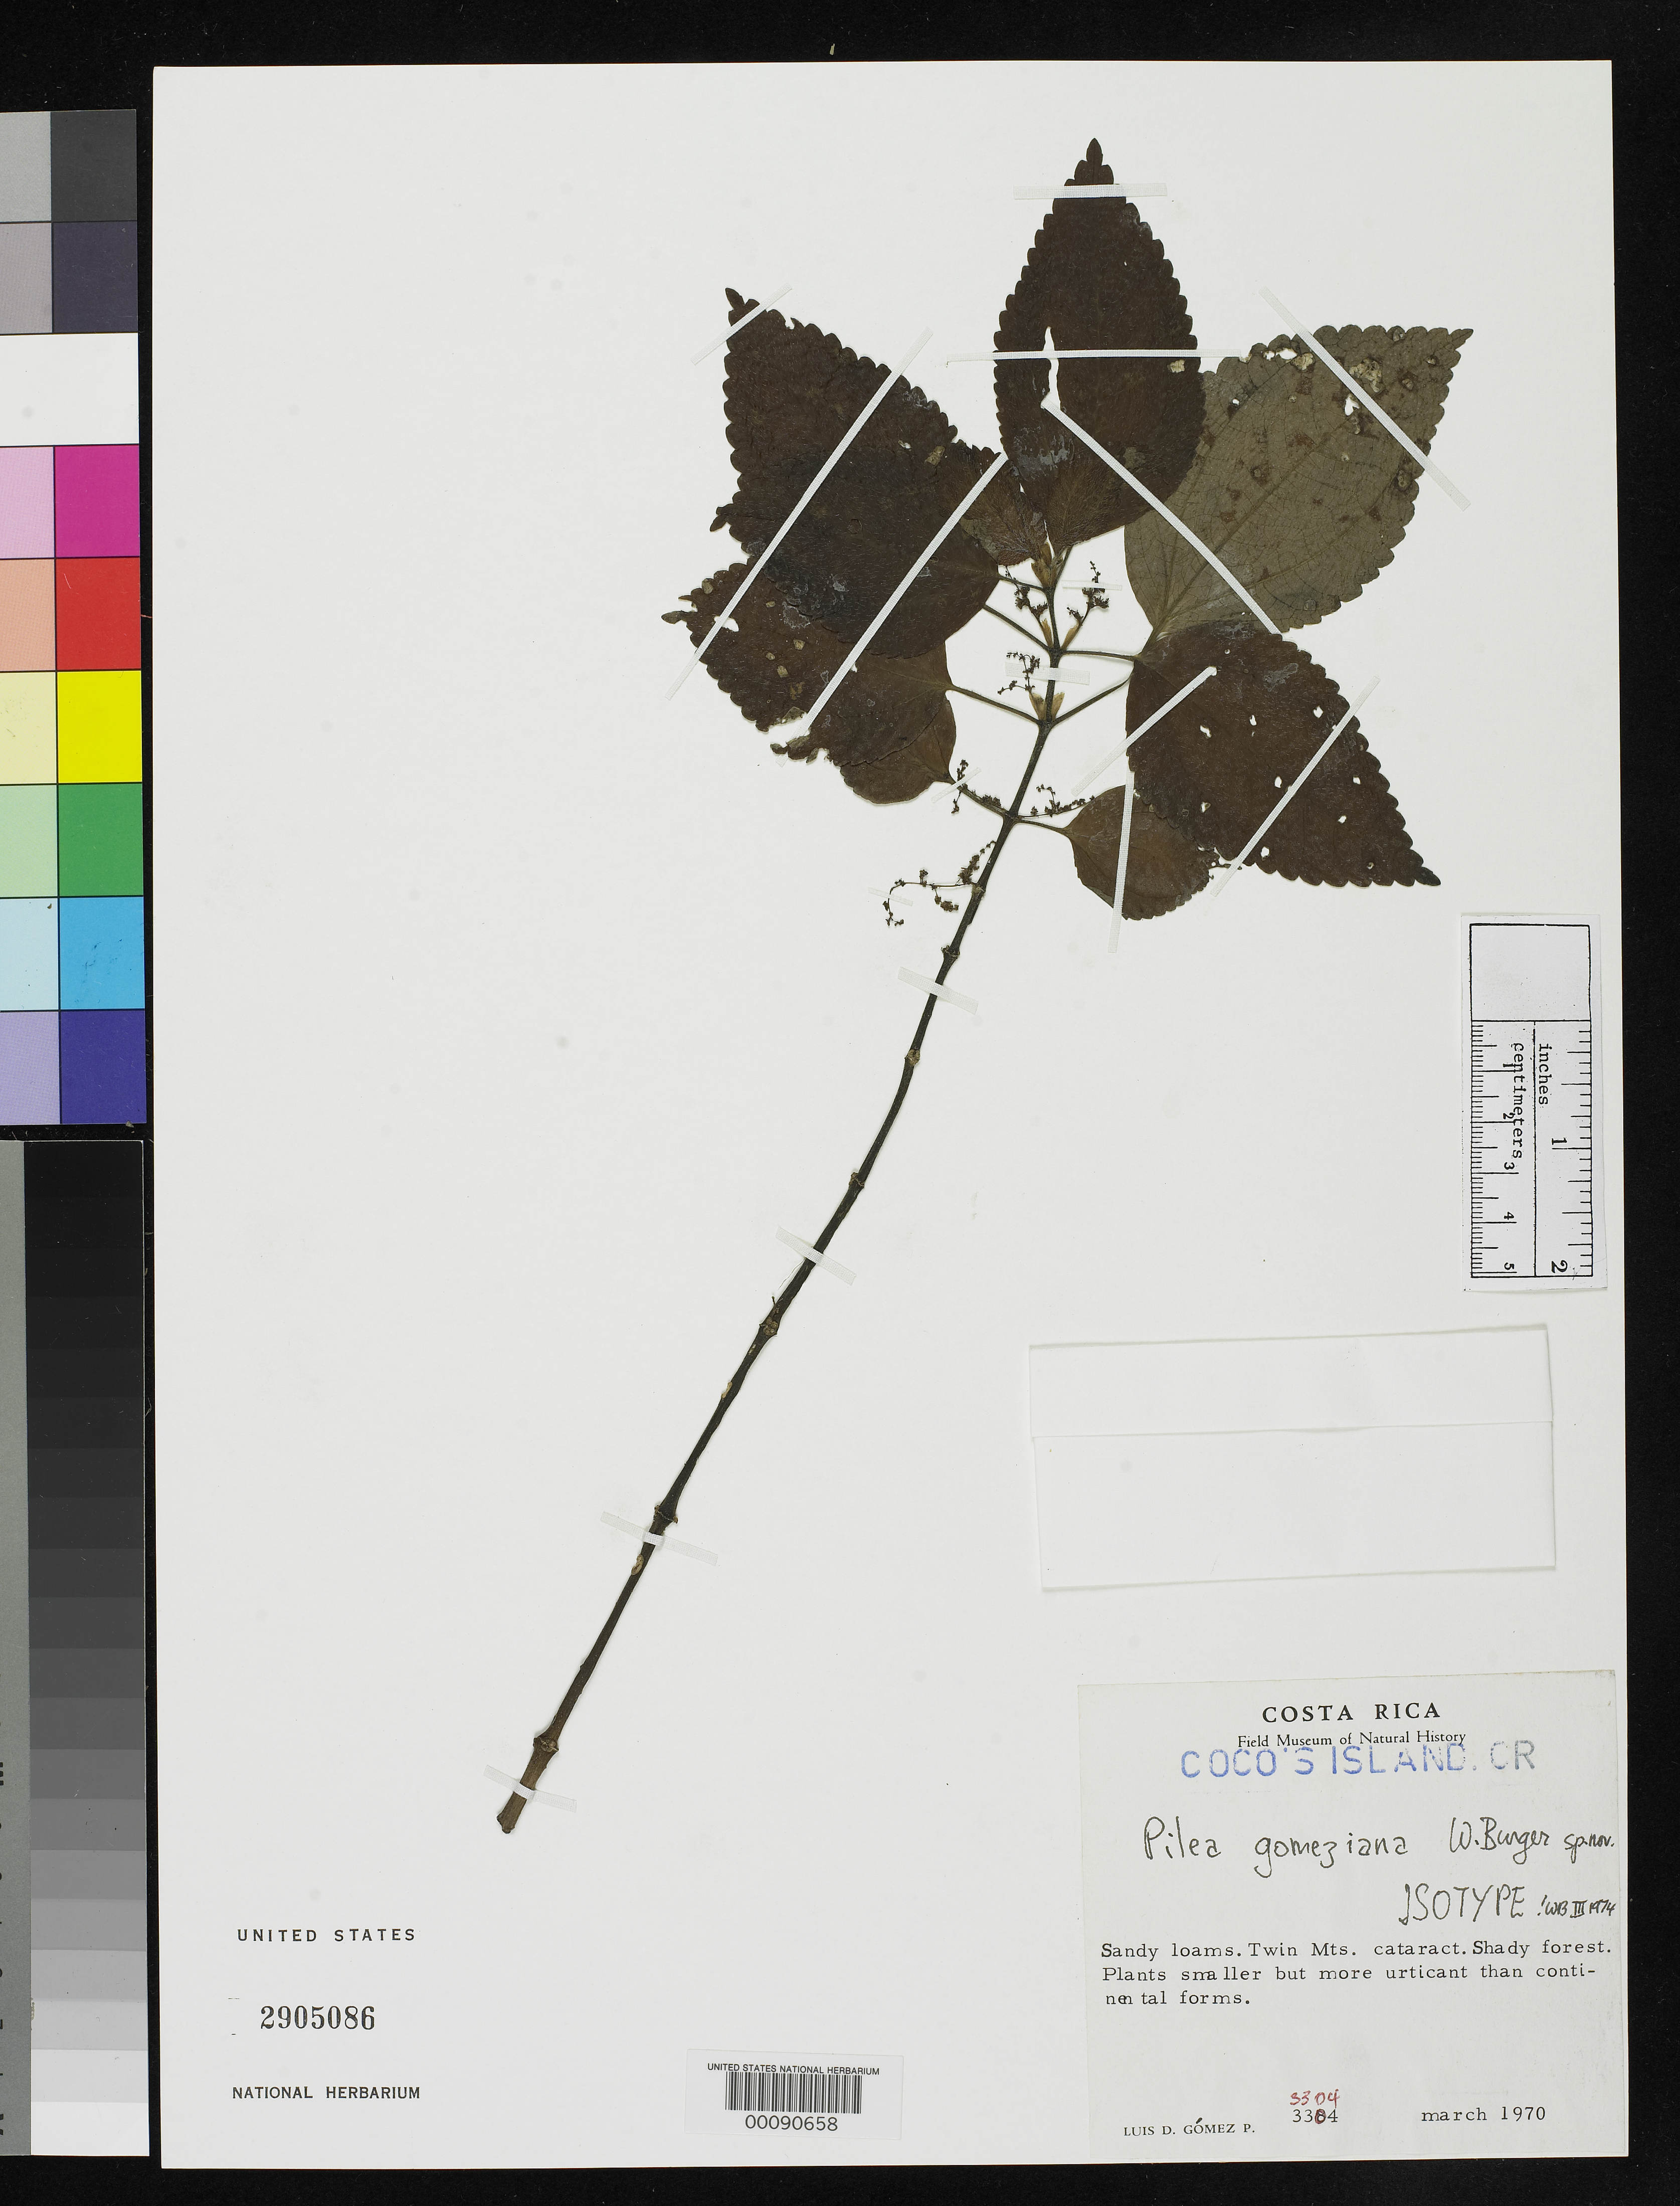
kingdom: Plantae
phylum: Tracheophyta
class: Magnoliopsida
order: Rosales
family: Urticaceae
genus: Pilea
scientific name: Pilea gomeziana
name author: W.C. Burger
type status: Isotype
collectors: L. D. Gómez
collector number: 3304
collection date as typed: Mar 1970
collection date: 1970-03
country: Costa Rica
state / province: Puntarenas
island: Cocos Island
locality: Twin Mts. cataract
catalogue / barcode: US 2905086